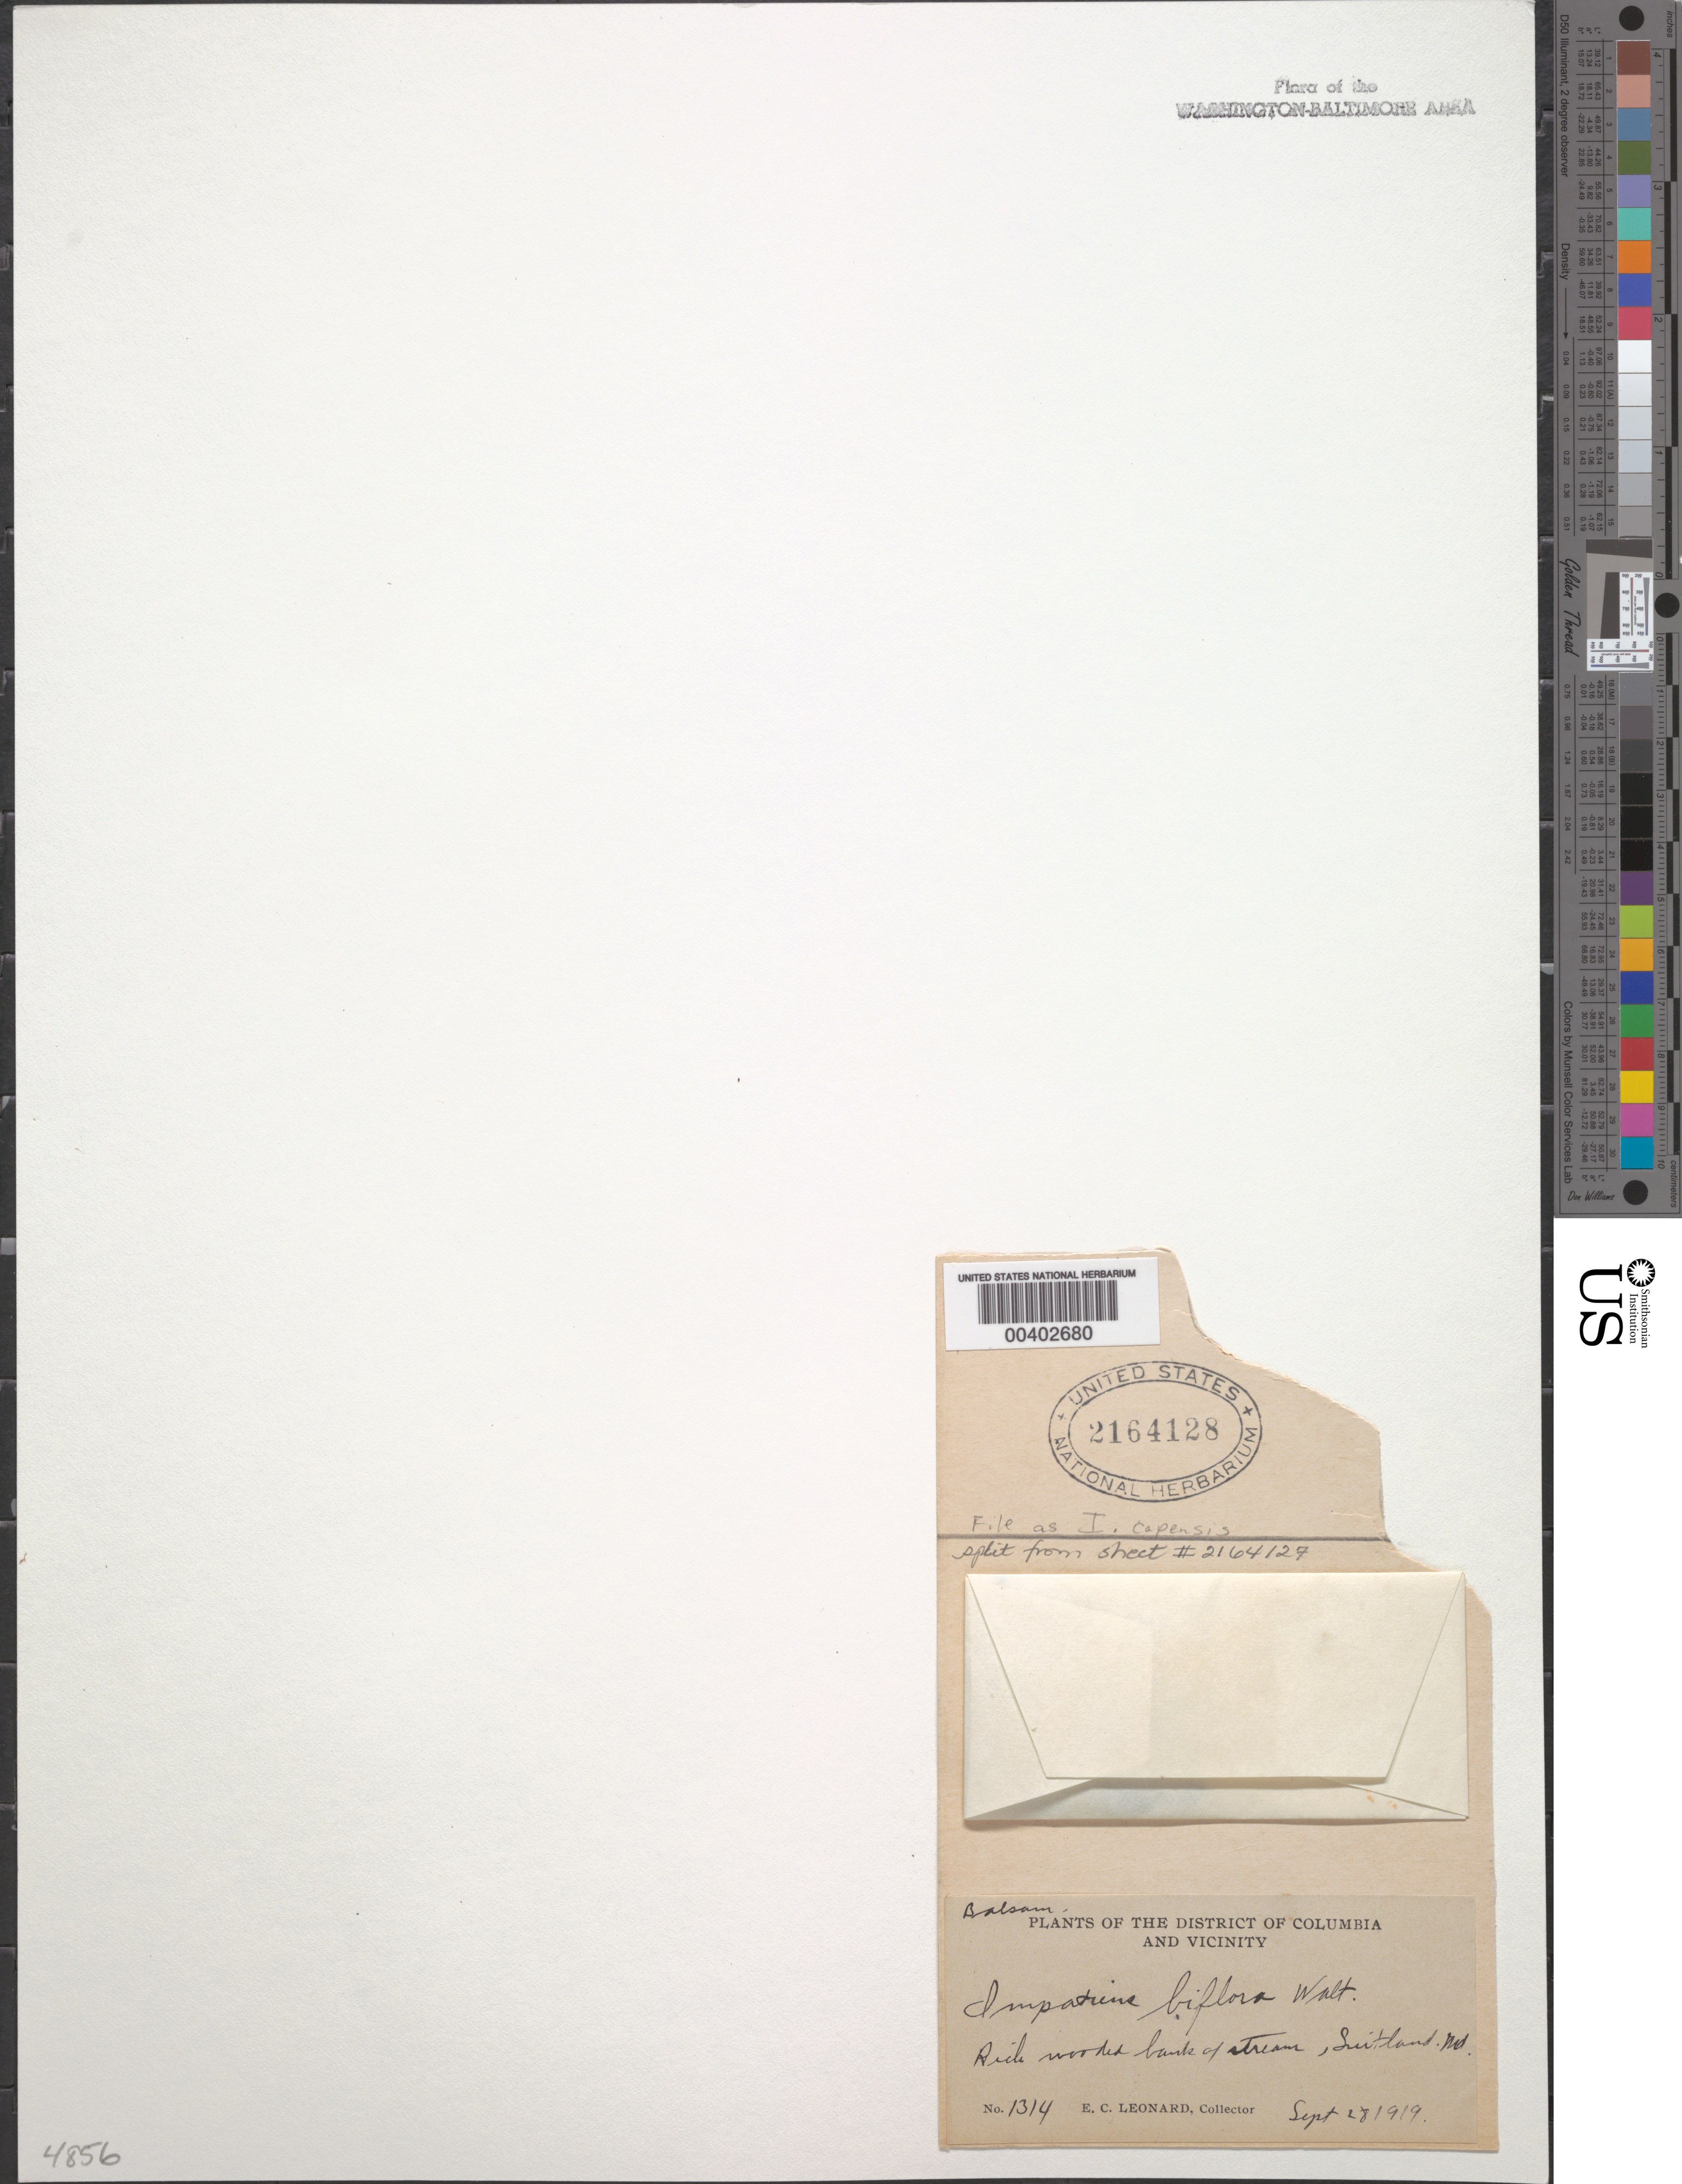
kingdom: Plantae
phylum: Tracheophyta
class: Magnoliopsida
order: Ericales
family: Balsaminaceae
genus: Impatiens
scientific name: Impatiens capensis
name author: Meerb.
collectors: E. C. Leonard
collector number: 1314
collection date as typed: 28 Sep 1919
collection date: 1919-09-28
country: United States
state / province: Maryland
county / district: Prince George's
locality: Suitland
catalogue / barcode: US 2164128